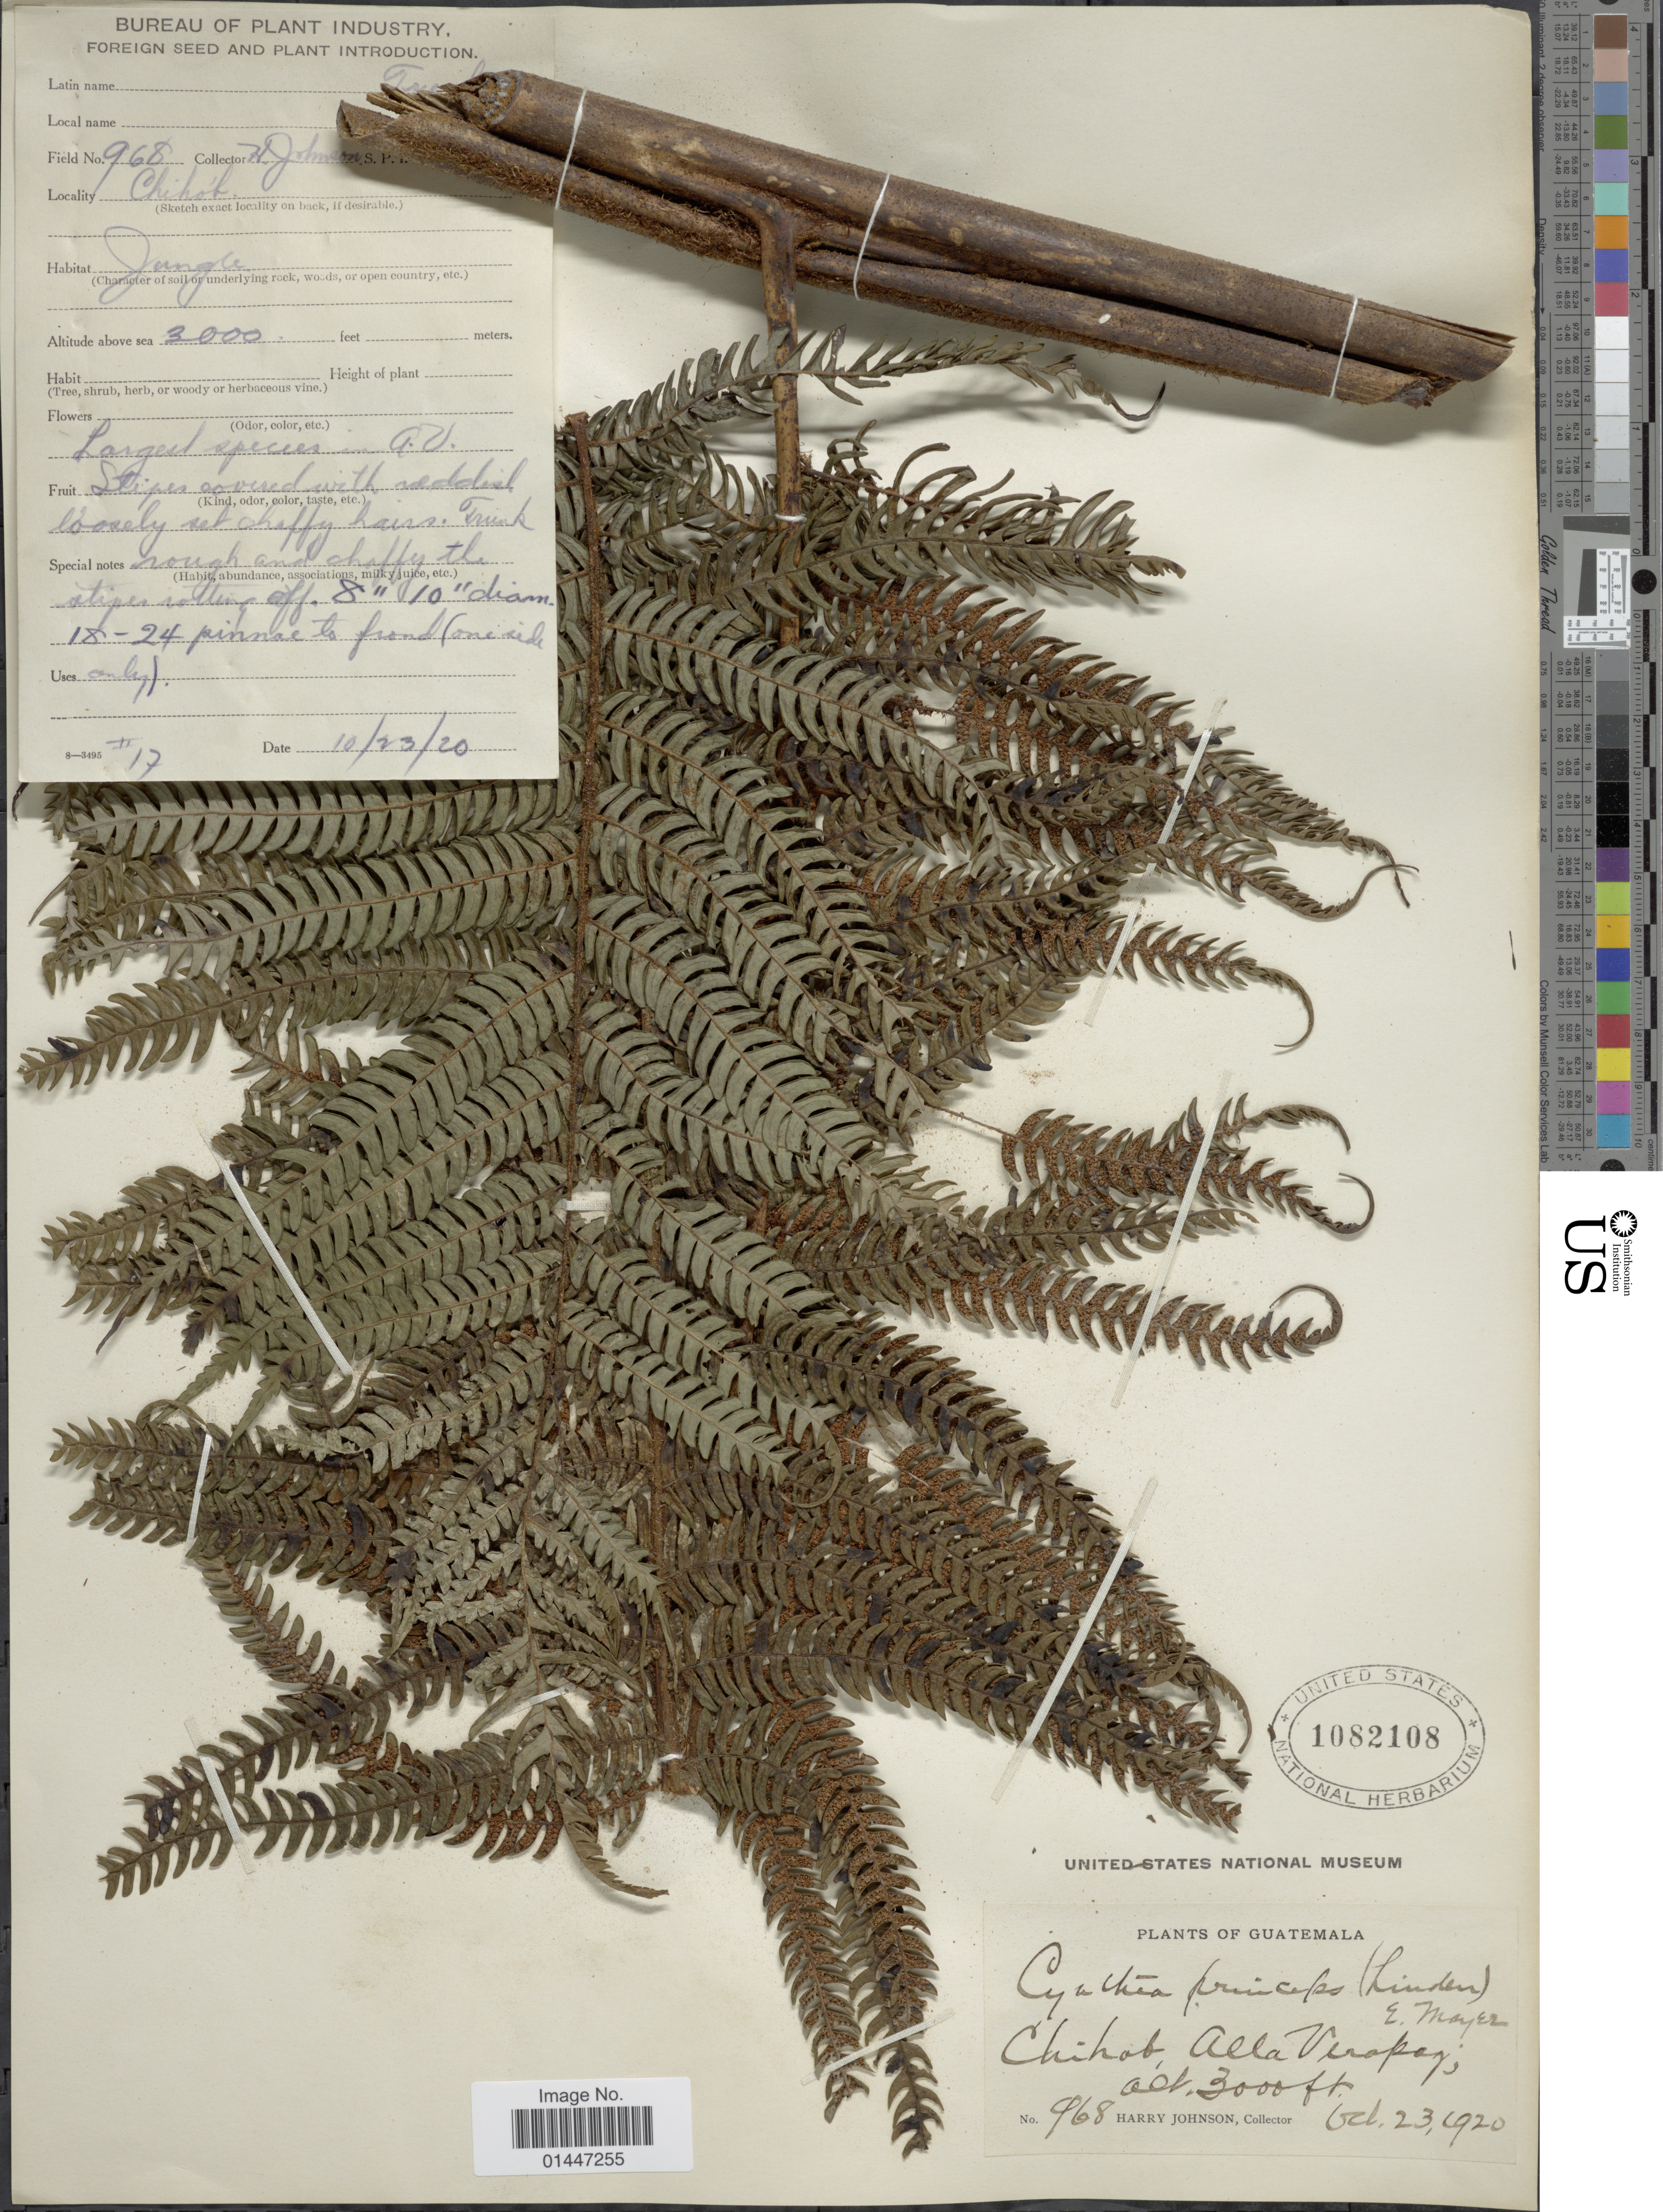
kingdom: Plantae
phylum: Tracheophyta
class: Polypodiopsida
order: Cyatheales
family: Cyatheaceae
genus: Sphaeropteris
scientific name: Sphaeropteris horrida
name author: (Liebm.) R.M. Tryon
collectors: H. Johnson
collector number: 968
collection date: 1920-10-23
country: Guatemala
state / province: Alta Verapaz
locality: Chihab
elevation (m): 914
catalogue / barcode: US 1082108